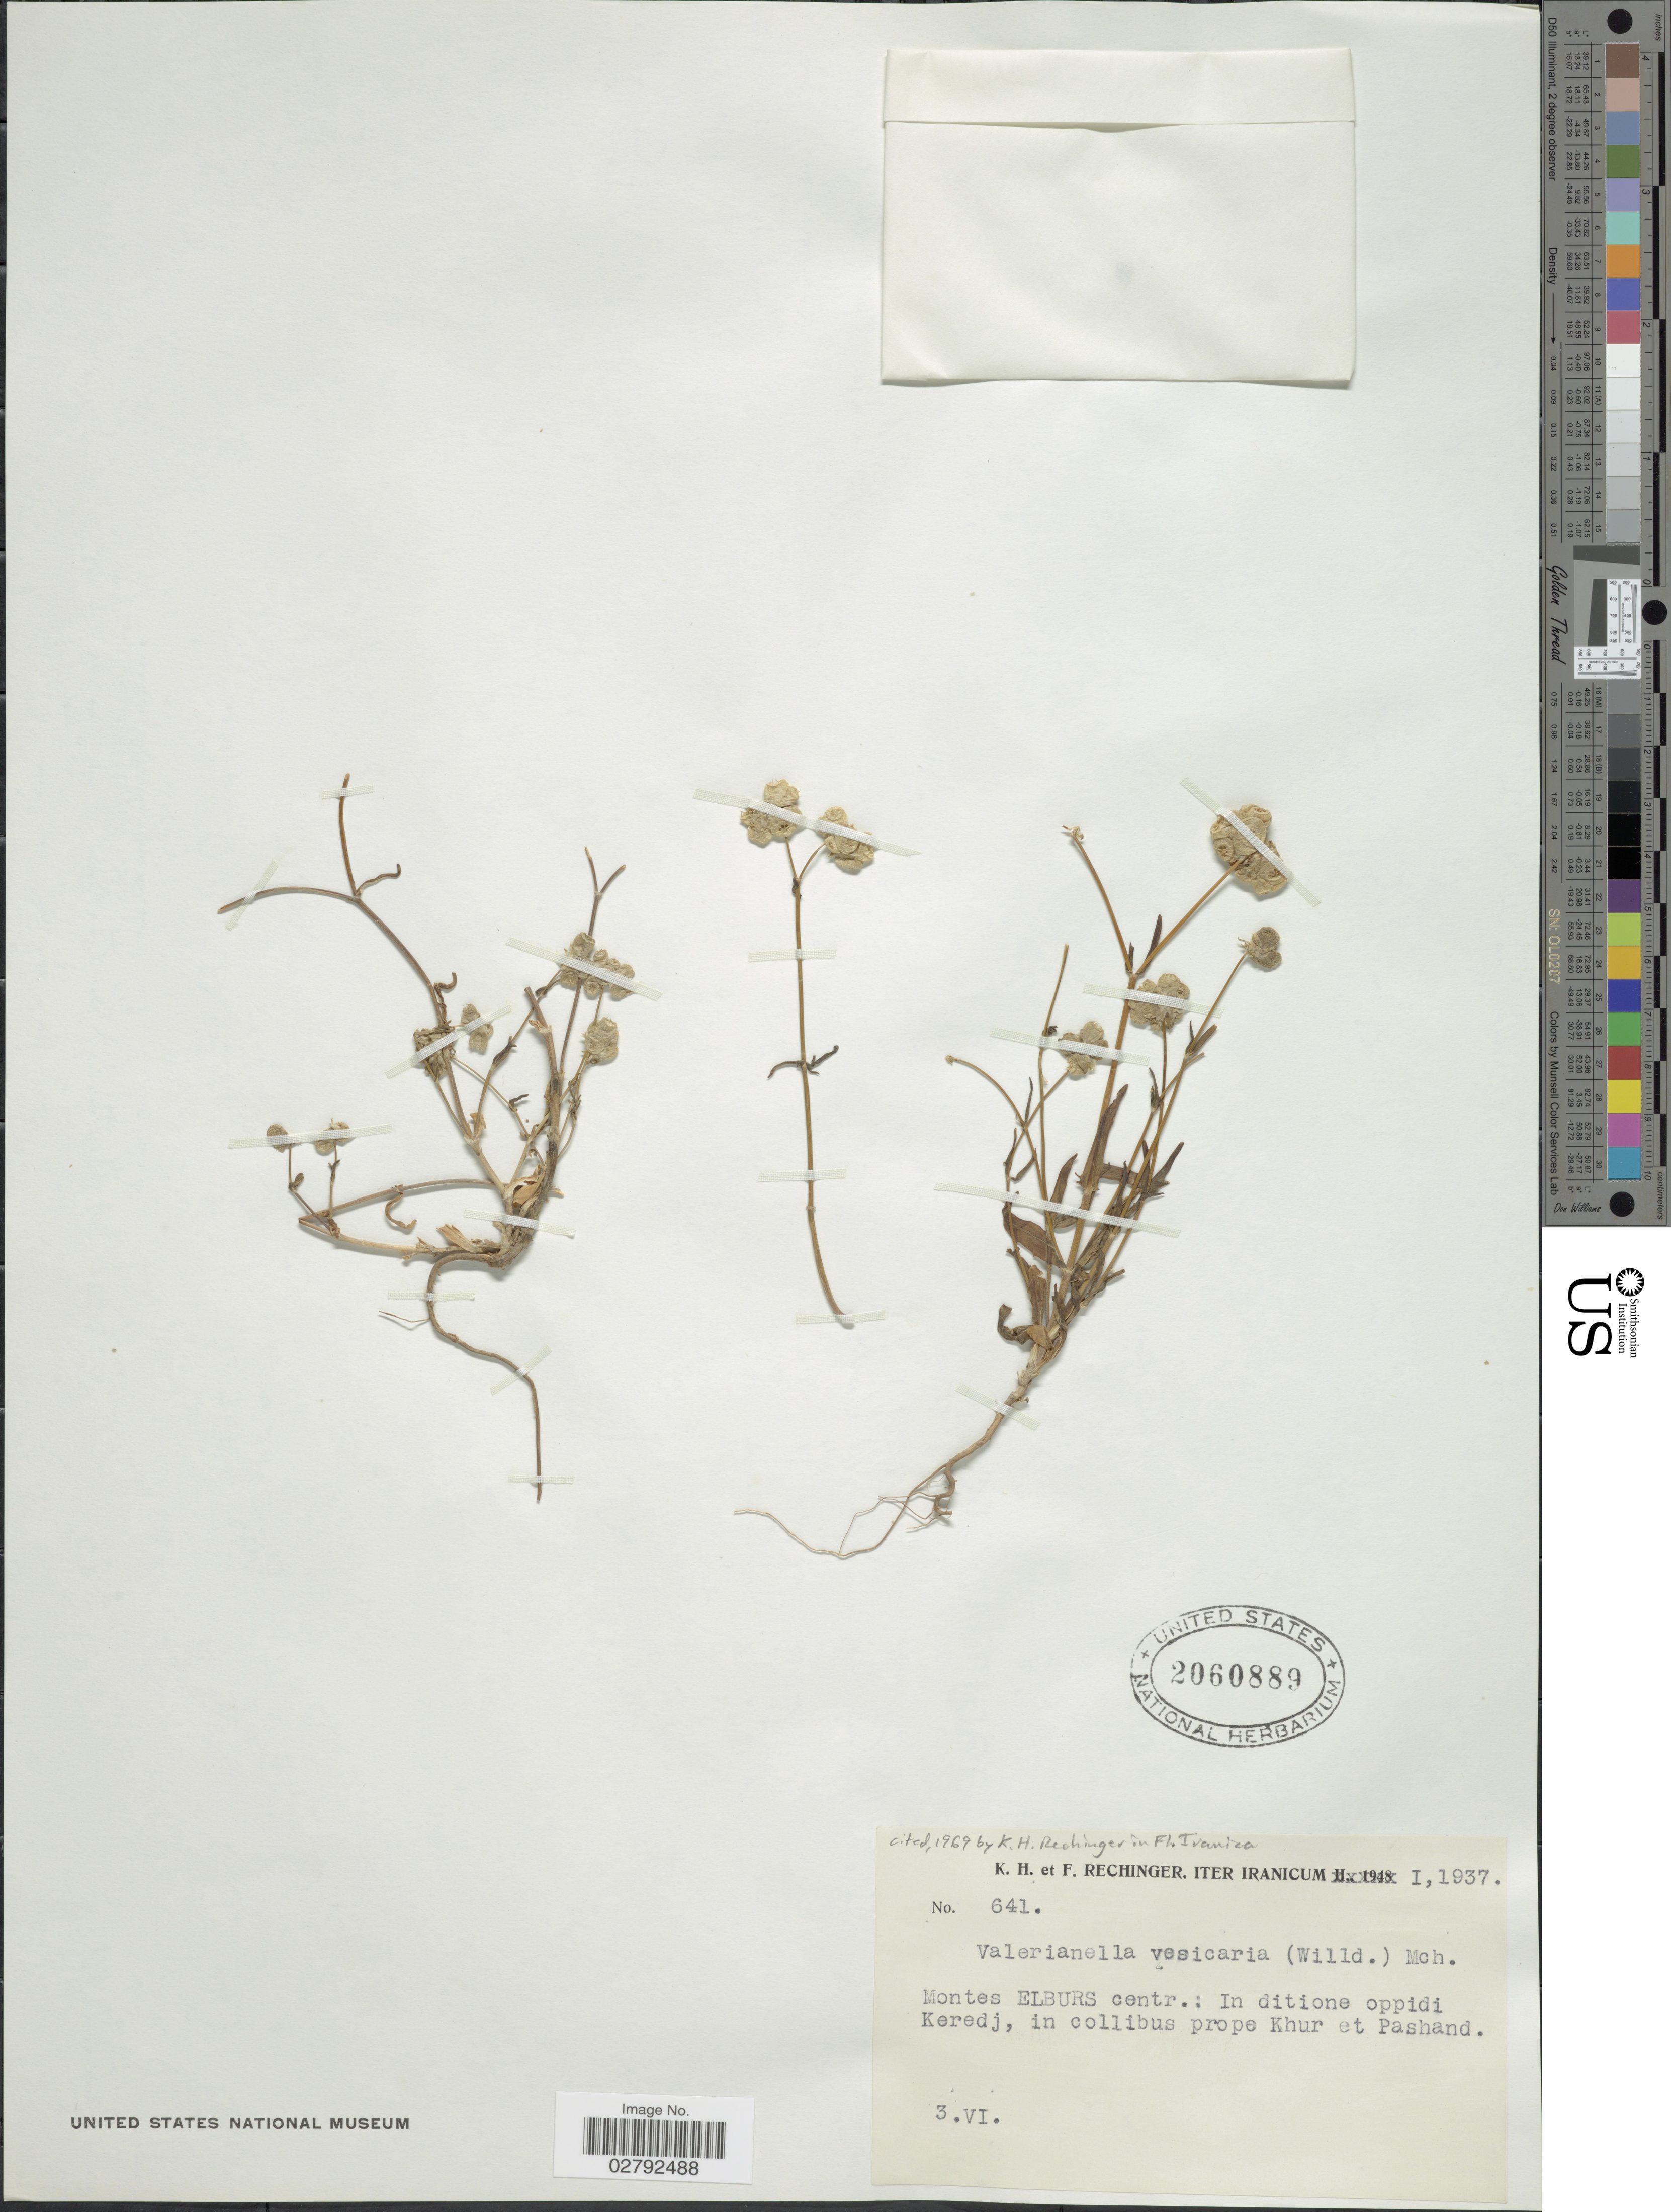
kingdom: Plantae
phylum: Tracheophyta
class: Magnoliopsida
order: Dipsacales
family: Caprifoliaceae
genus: Valerianella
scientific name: Valerianella vesicaria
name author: (L.) Moench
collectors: K. H. Rechinger & F. Rechinger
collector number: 641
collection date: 1937-06-03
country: Iran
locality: Montes Elburs centr.: In ditione oppidi Keredj, in collibus prope Khur et Pashand.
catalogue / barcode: US 2060889